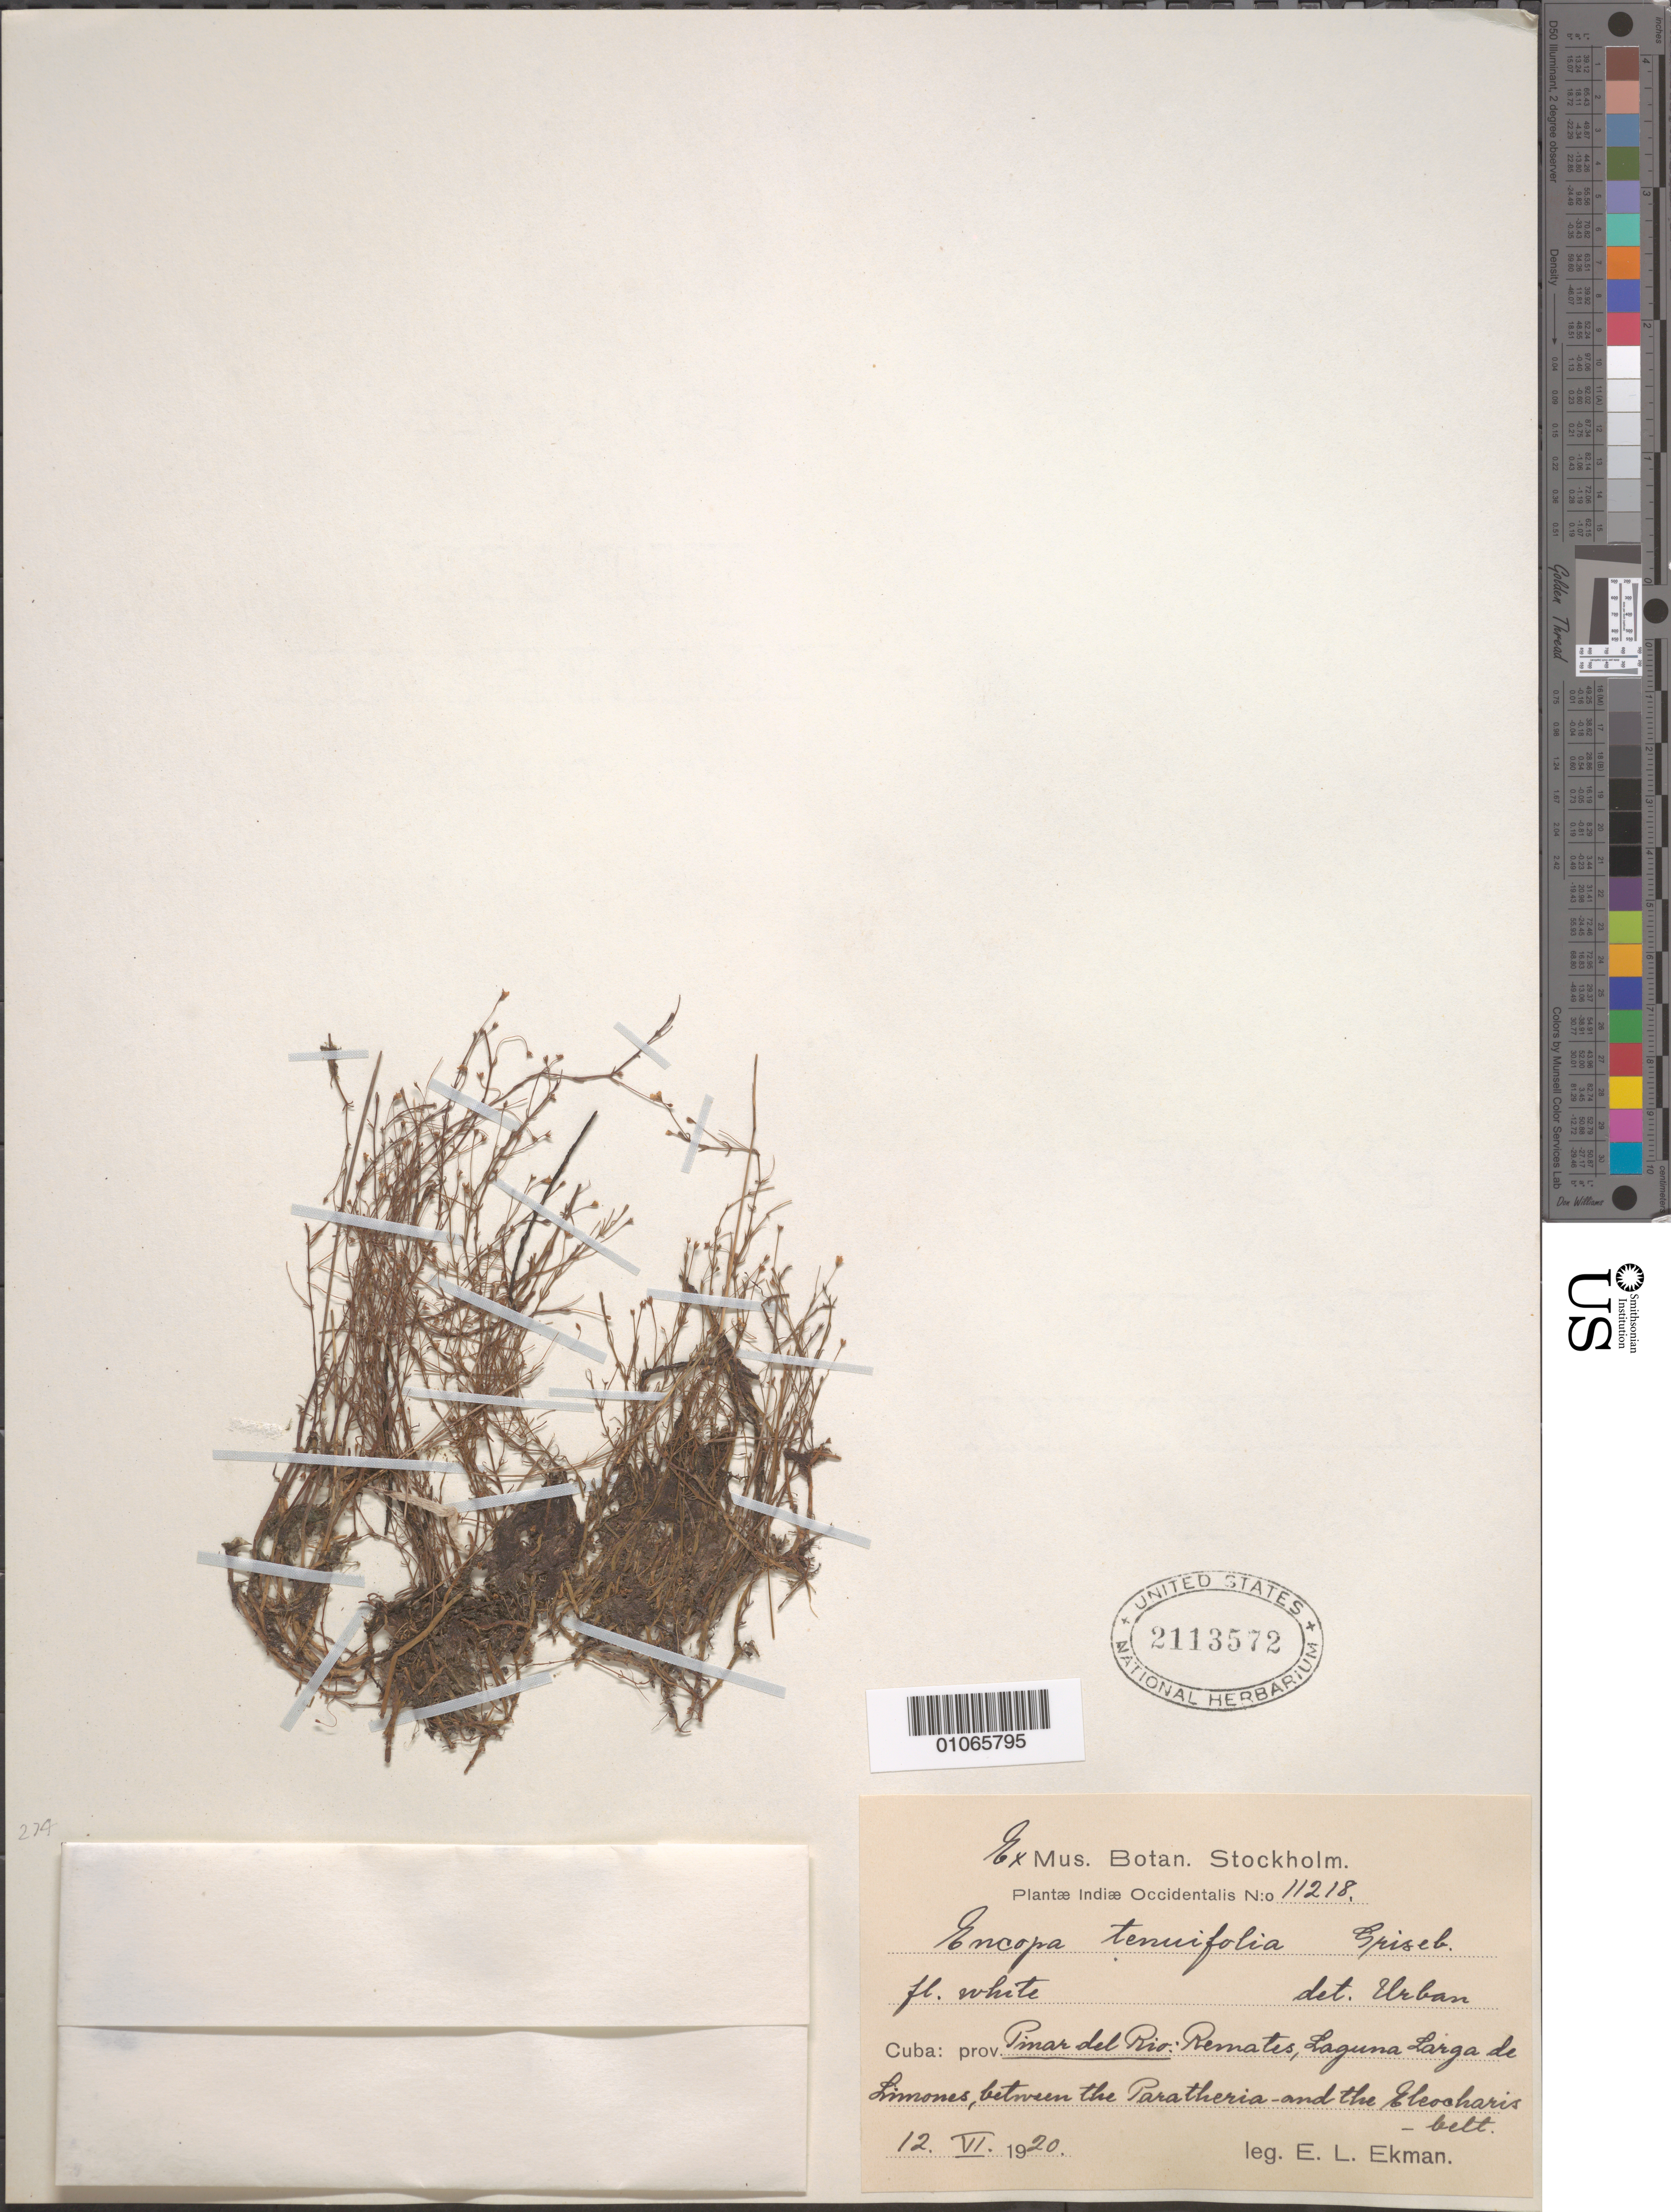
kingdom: Plantae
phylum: Tracheophyta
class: Magnoliopsida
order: Lamiales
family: Plantaginaceae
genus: Encopella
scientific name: Encopella tenuifolia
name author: (Griseb.) Pennell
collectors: E. L. Ekman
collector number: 11218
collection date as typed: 12 Jun 1920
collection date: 1920-06-12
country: Cuba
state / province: Pinar del Rio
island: Cuba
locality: Renates, Laguna Larga de Limones, between the Paratheria and the Eleoharis belt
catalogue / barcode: US 2113572